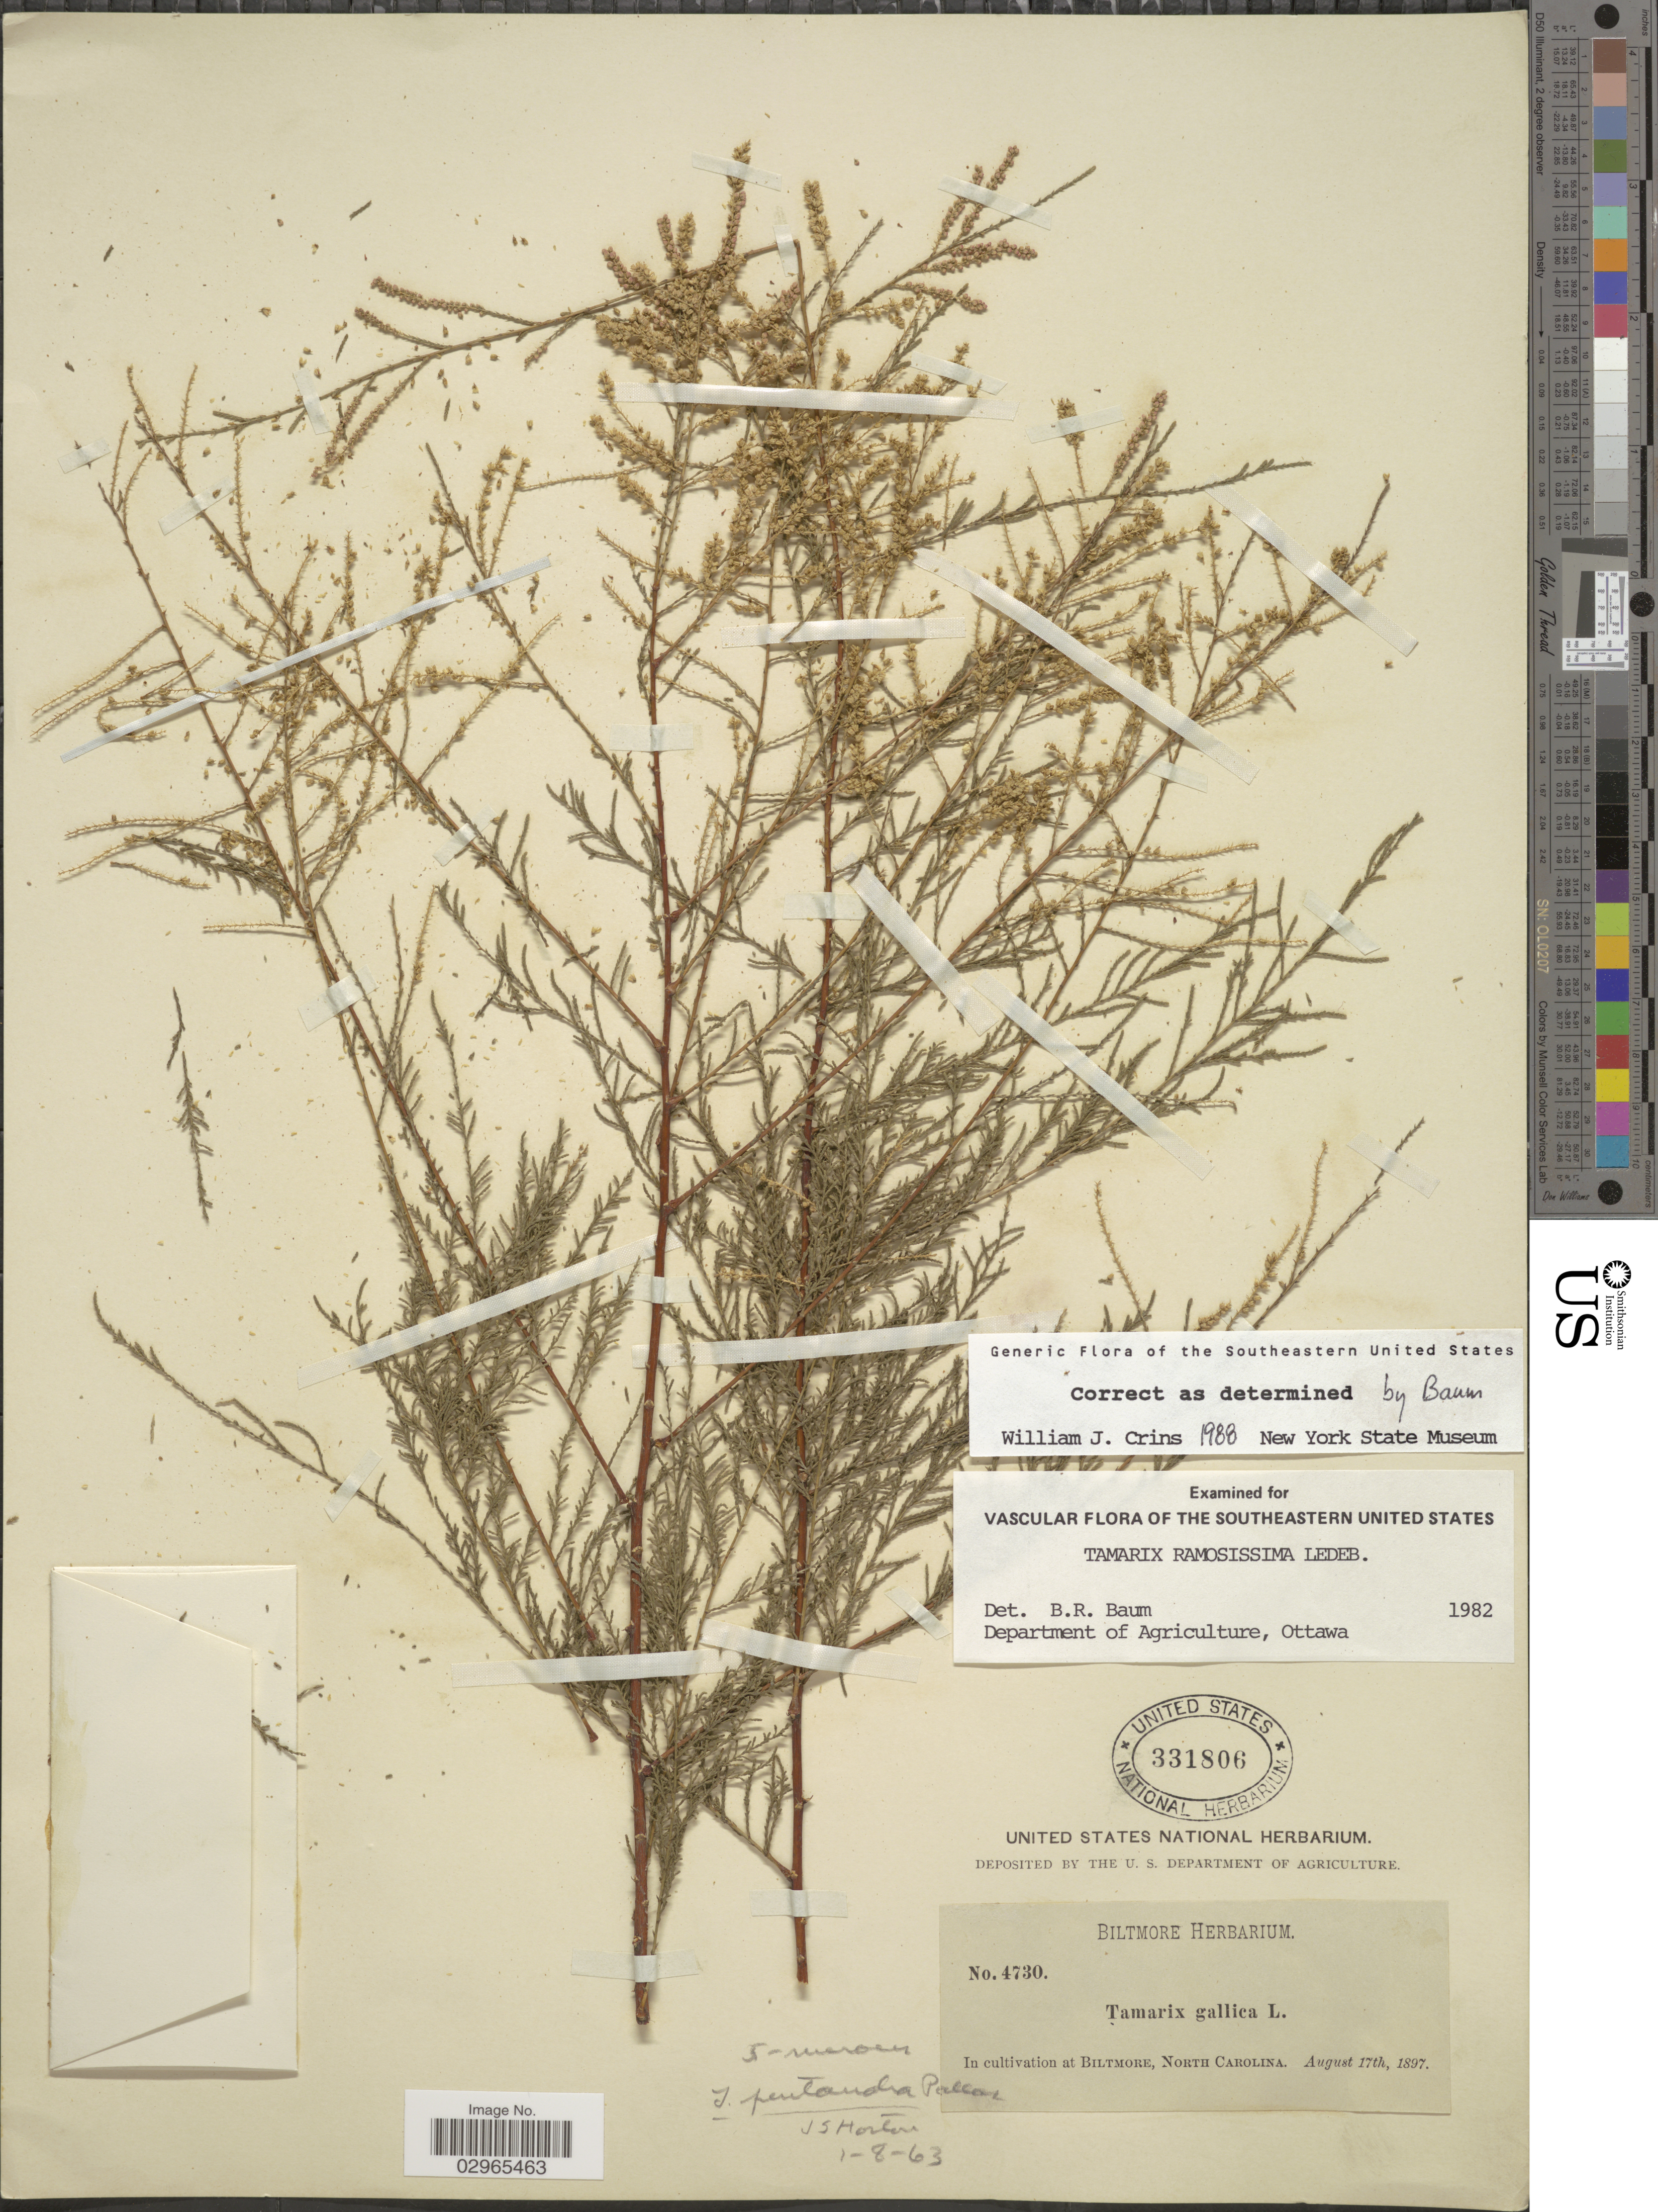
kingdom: Plantae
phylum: Tracheophyta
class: Magnoliopsida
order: Caryophyllales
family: Tamaricaceae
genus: Tamarix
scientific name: Tamarix ramosissima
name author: Ledeb.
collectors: ex herb. Biltmore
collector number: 4730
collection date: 1897-08-17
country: United States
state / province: North Carolina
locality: Biltmore.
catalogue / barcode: US 331806